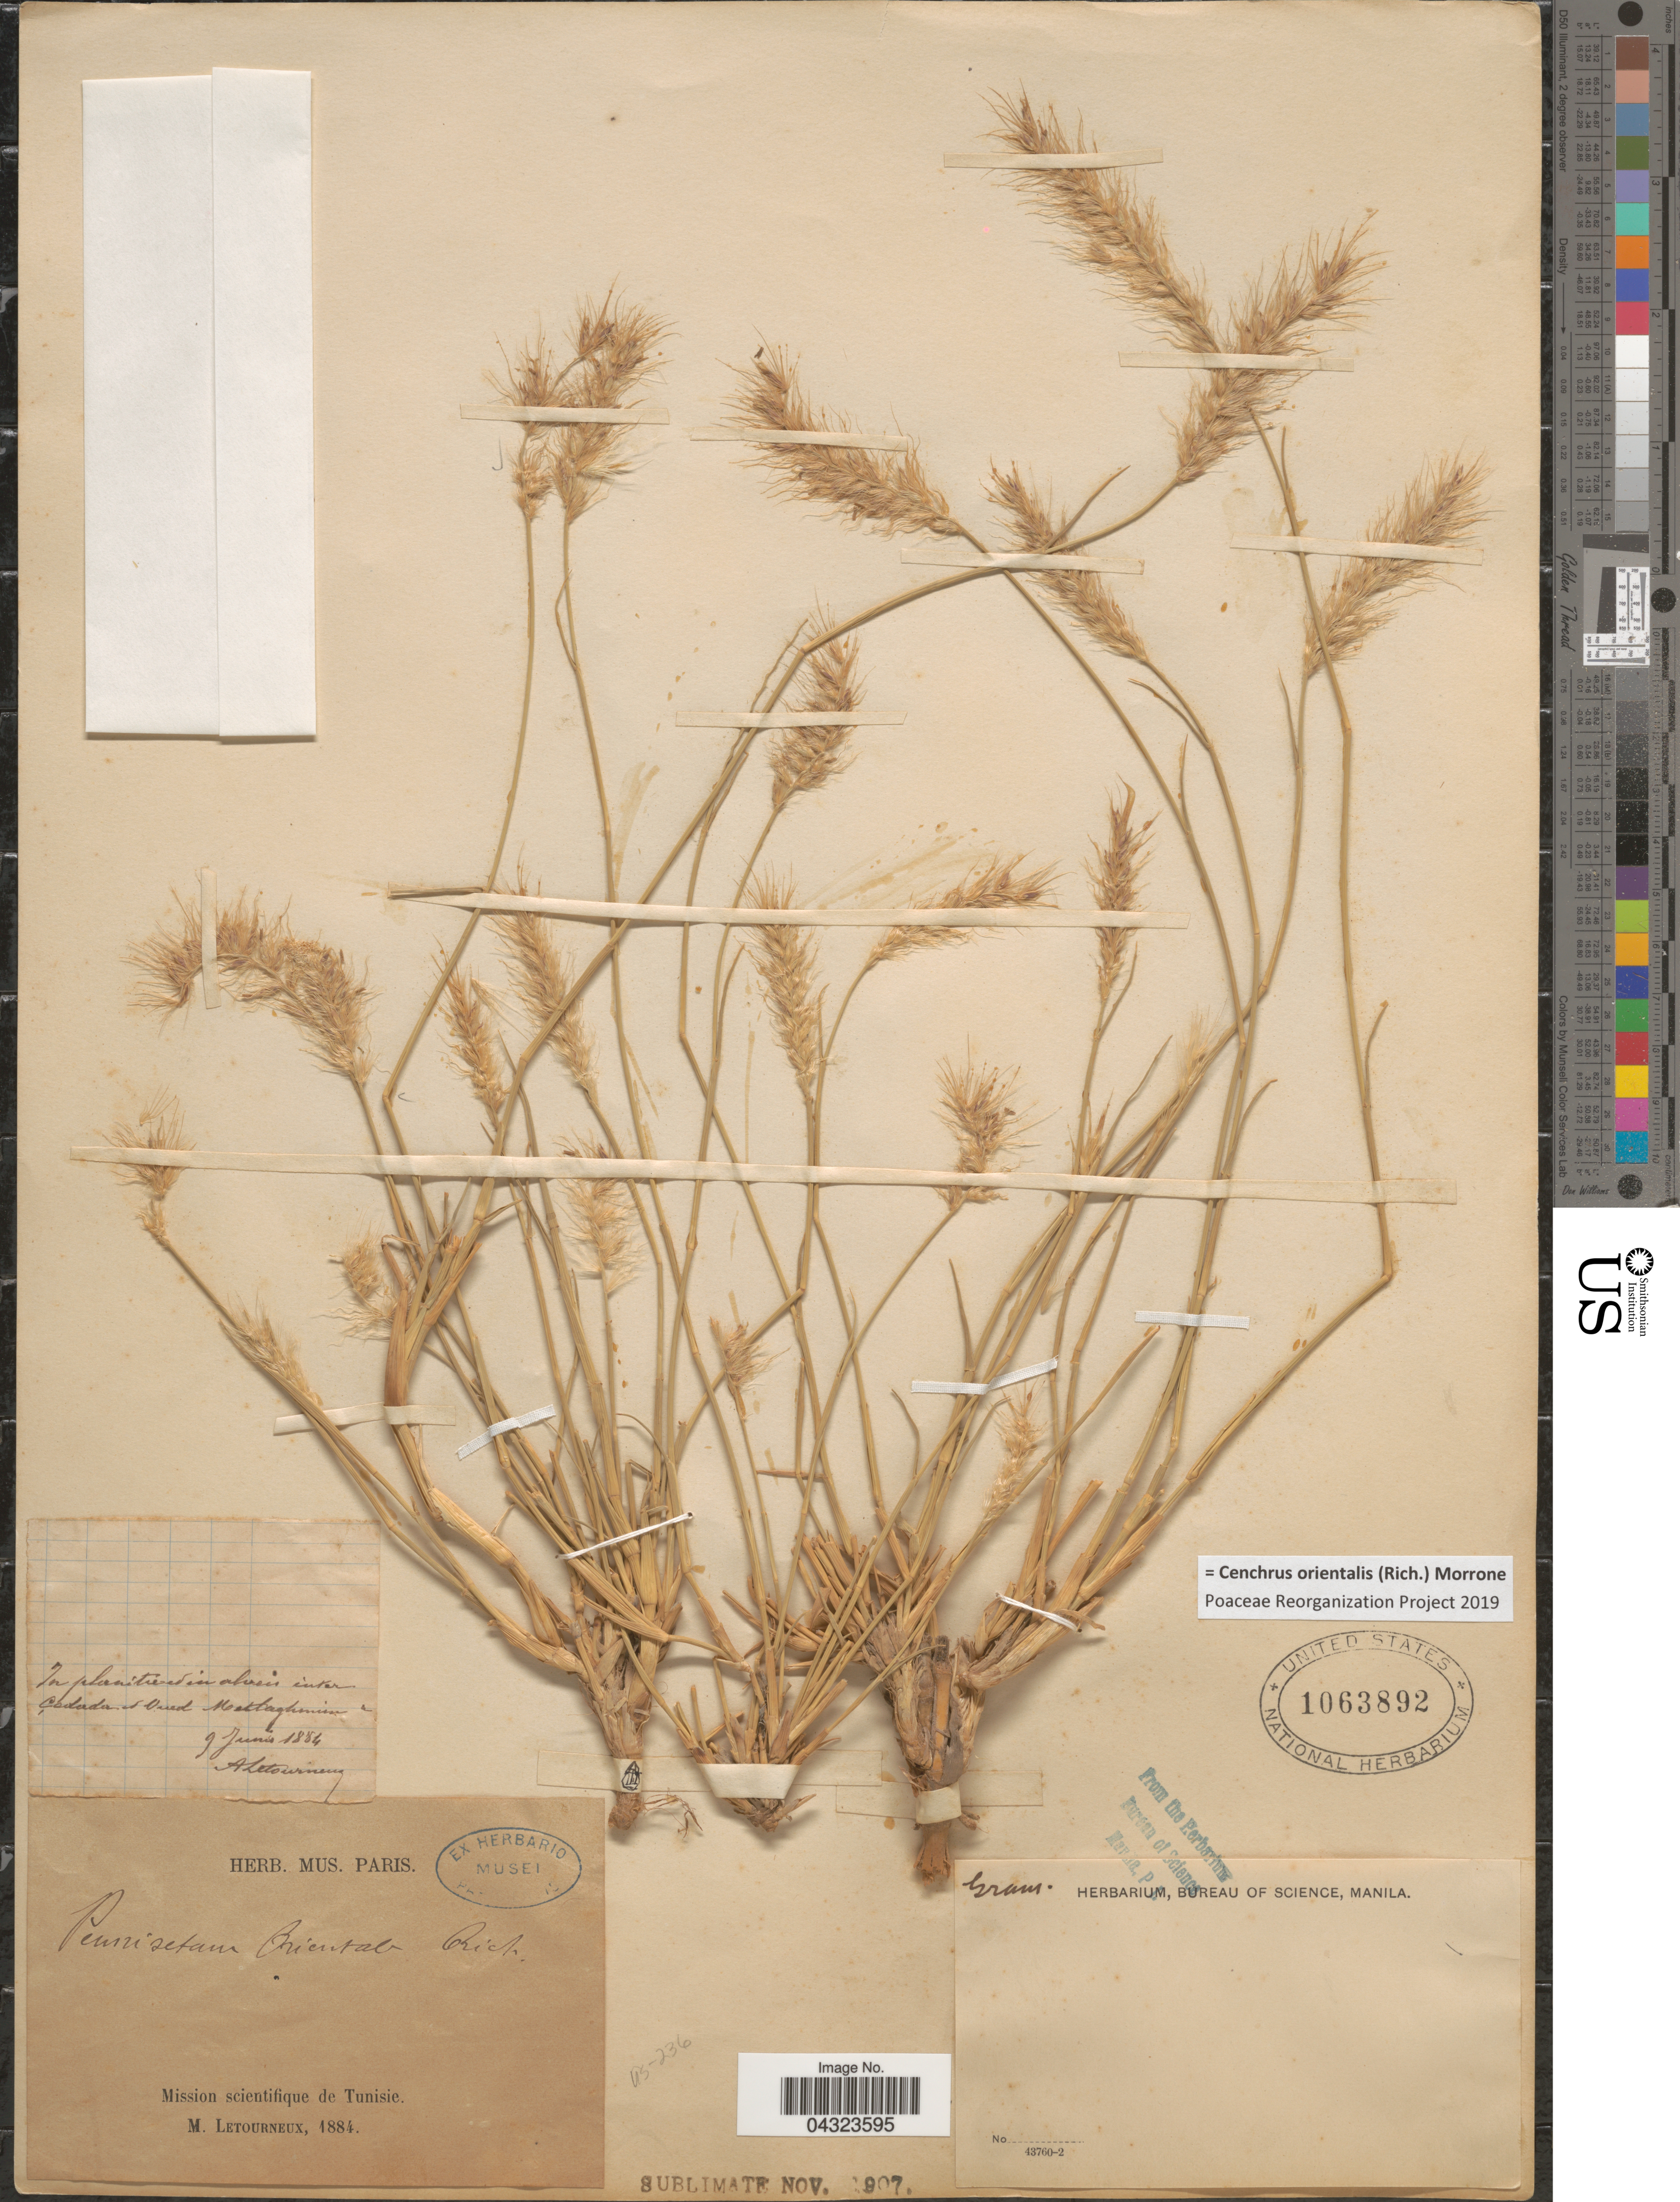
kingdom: Plantae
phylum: Tracheophyta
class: Liliopsida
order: Poales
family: Poaceae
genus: Cenchrus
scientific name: Cenchrus orientalis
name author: (Rich.) Morrone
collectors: A. Letourneux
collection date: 1884-06-09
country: Tunisia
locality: In planitie ad in alveis inter Cedada et Oued Matlaghmim. [interpreted] Mission scientifique de Tunisie.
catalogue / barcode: US 1063892